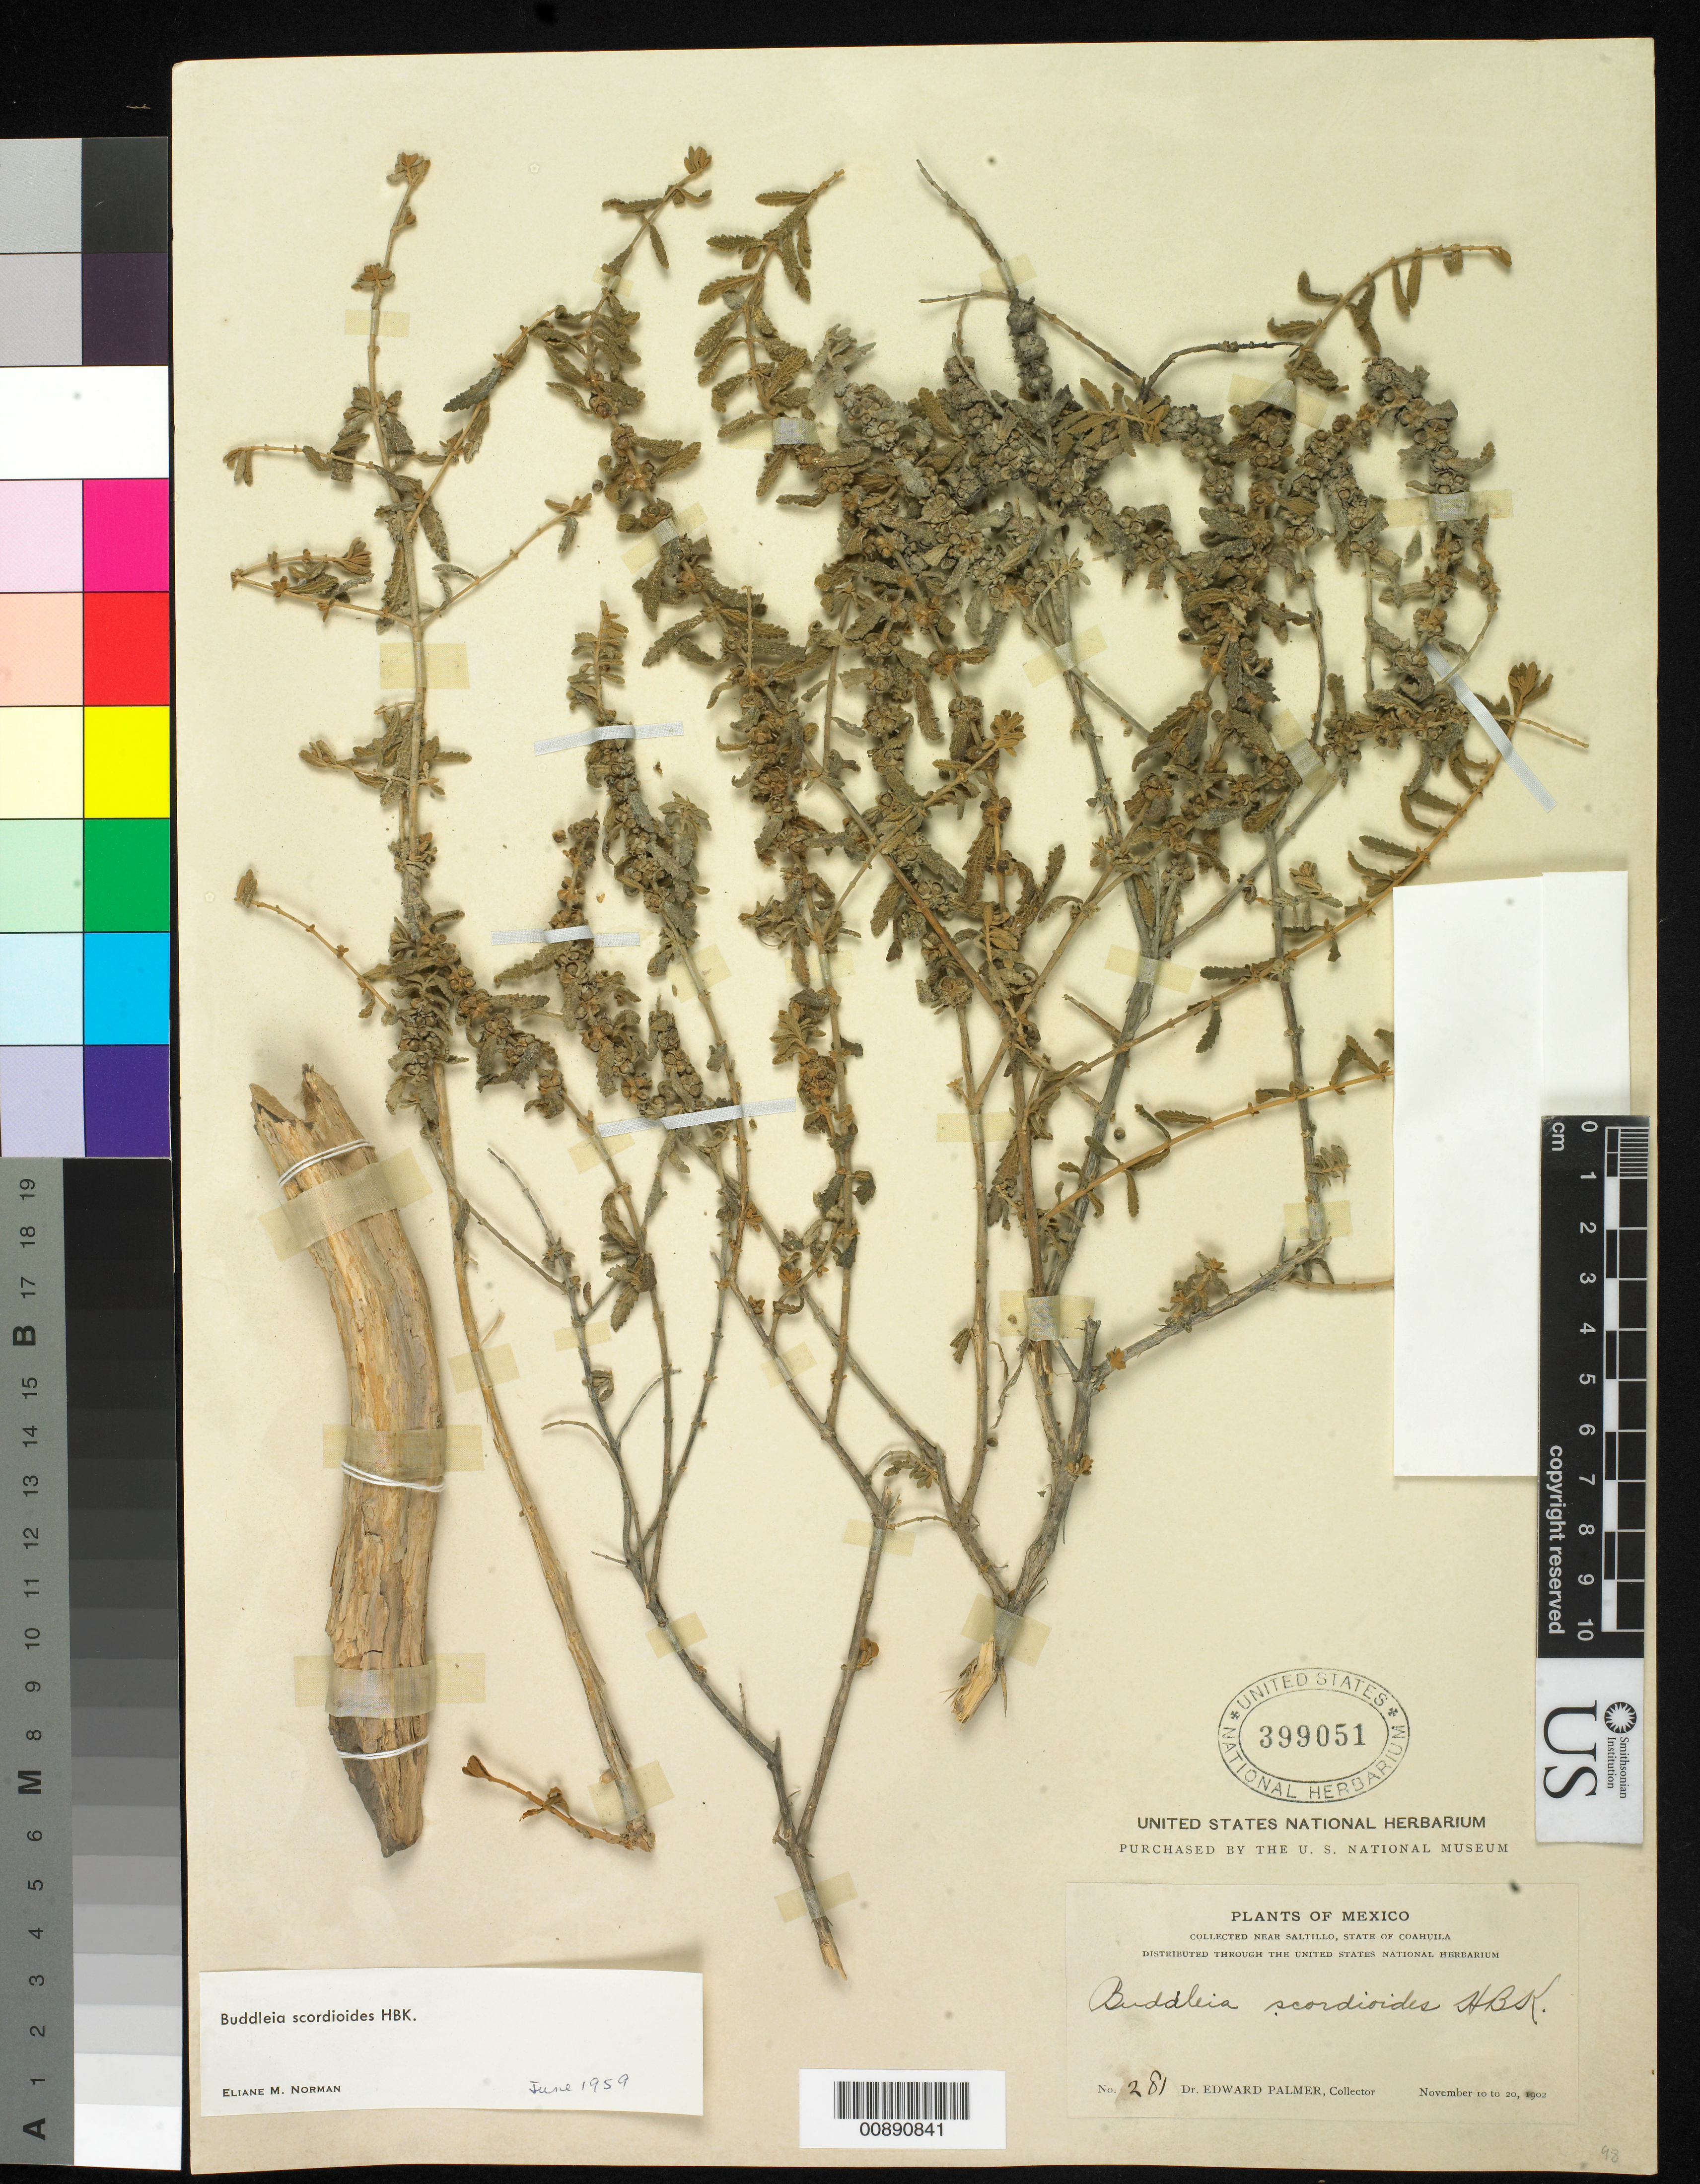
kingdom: Plantae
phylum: Tracheophyta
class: Magnoliopsida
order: Lamiales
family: Scrophulariaceae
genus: Buddleja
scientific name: Buddleja scordioides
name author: Kunth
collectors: E. Palmer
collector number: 281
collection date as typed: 10 Nov 1902 to 20 Nov 1902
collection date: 1902-11-10/1902-11-20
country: Mexico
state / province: Coahuila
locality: Near Saltillo, Coahuila.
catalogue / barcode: US 399051